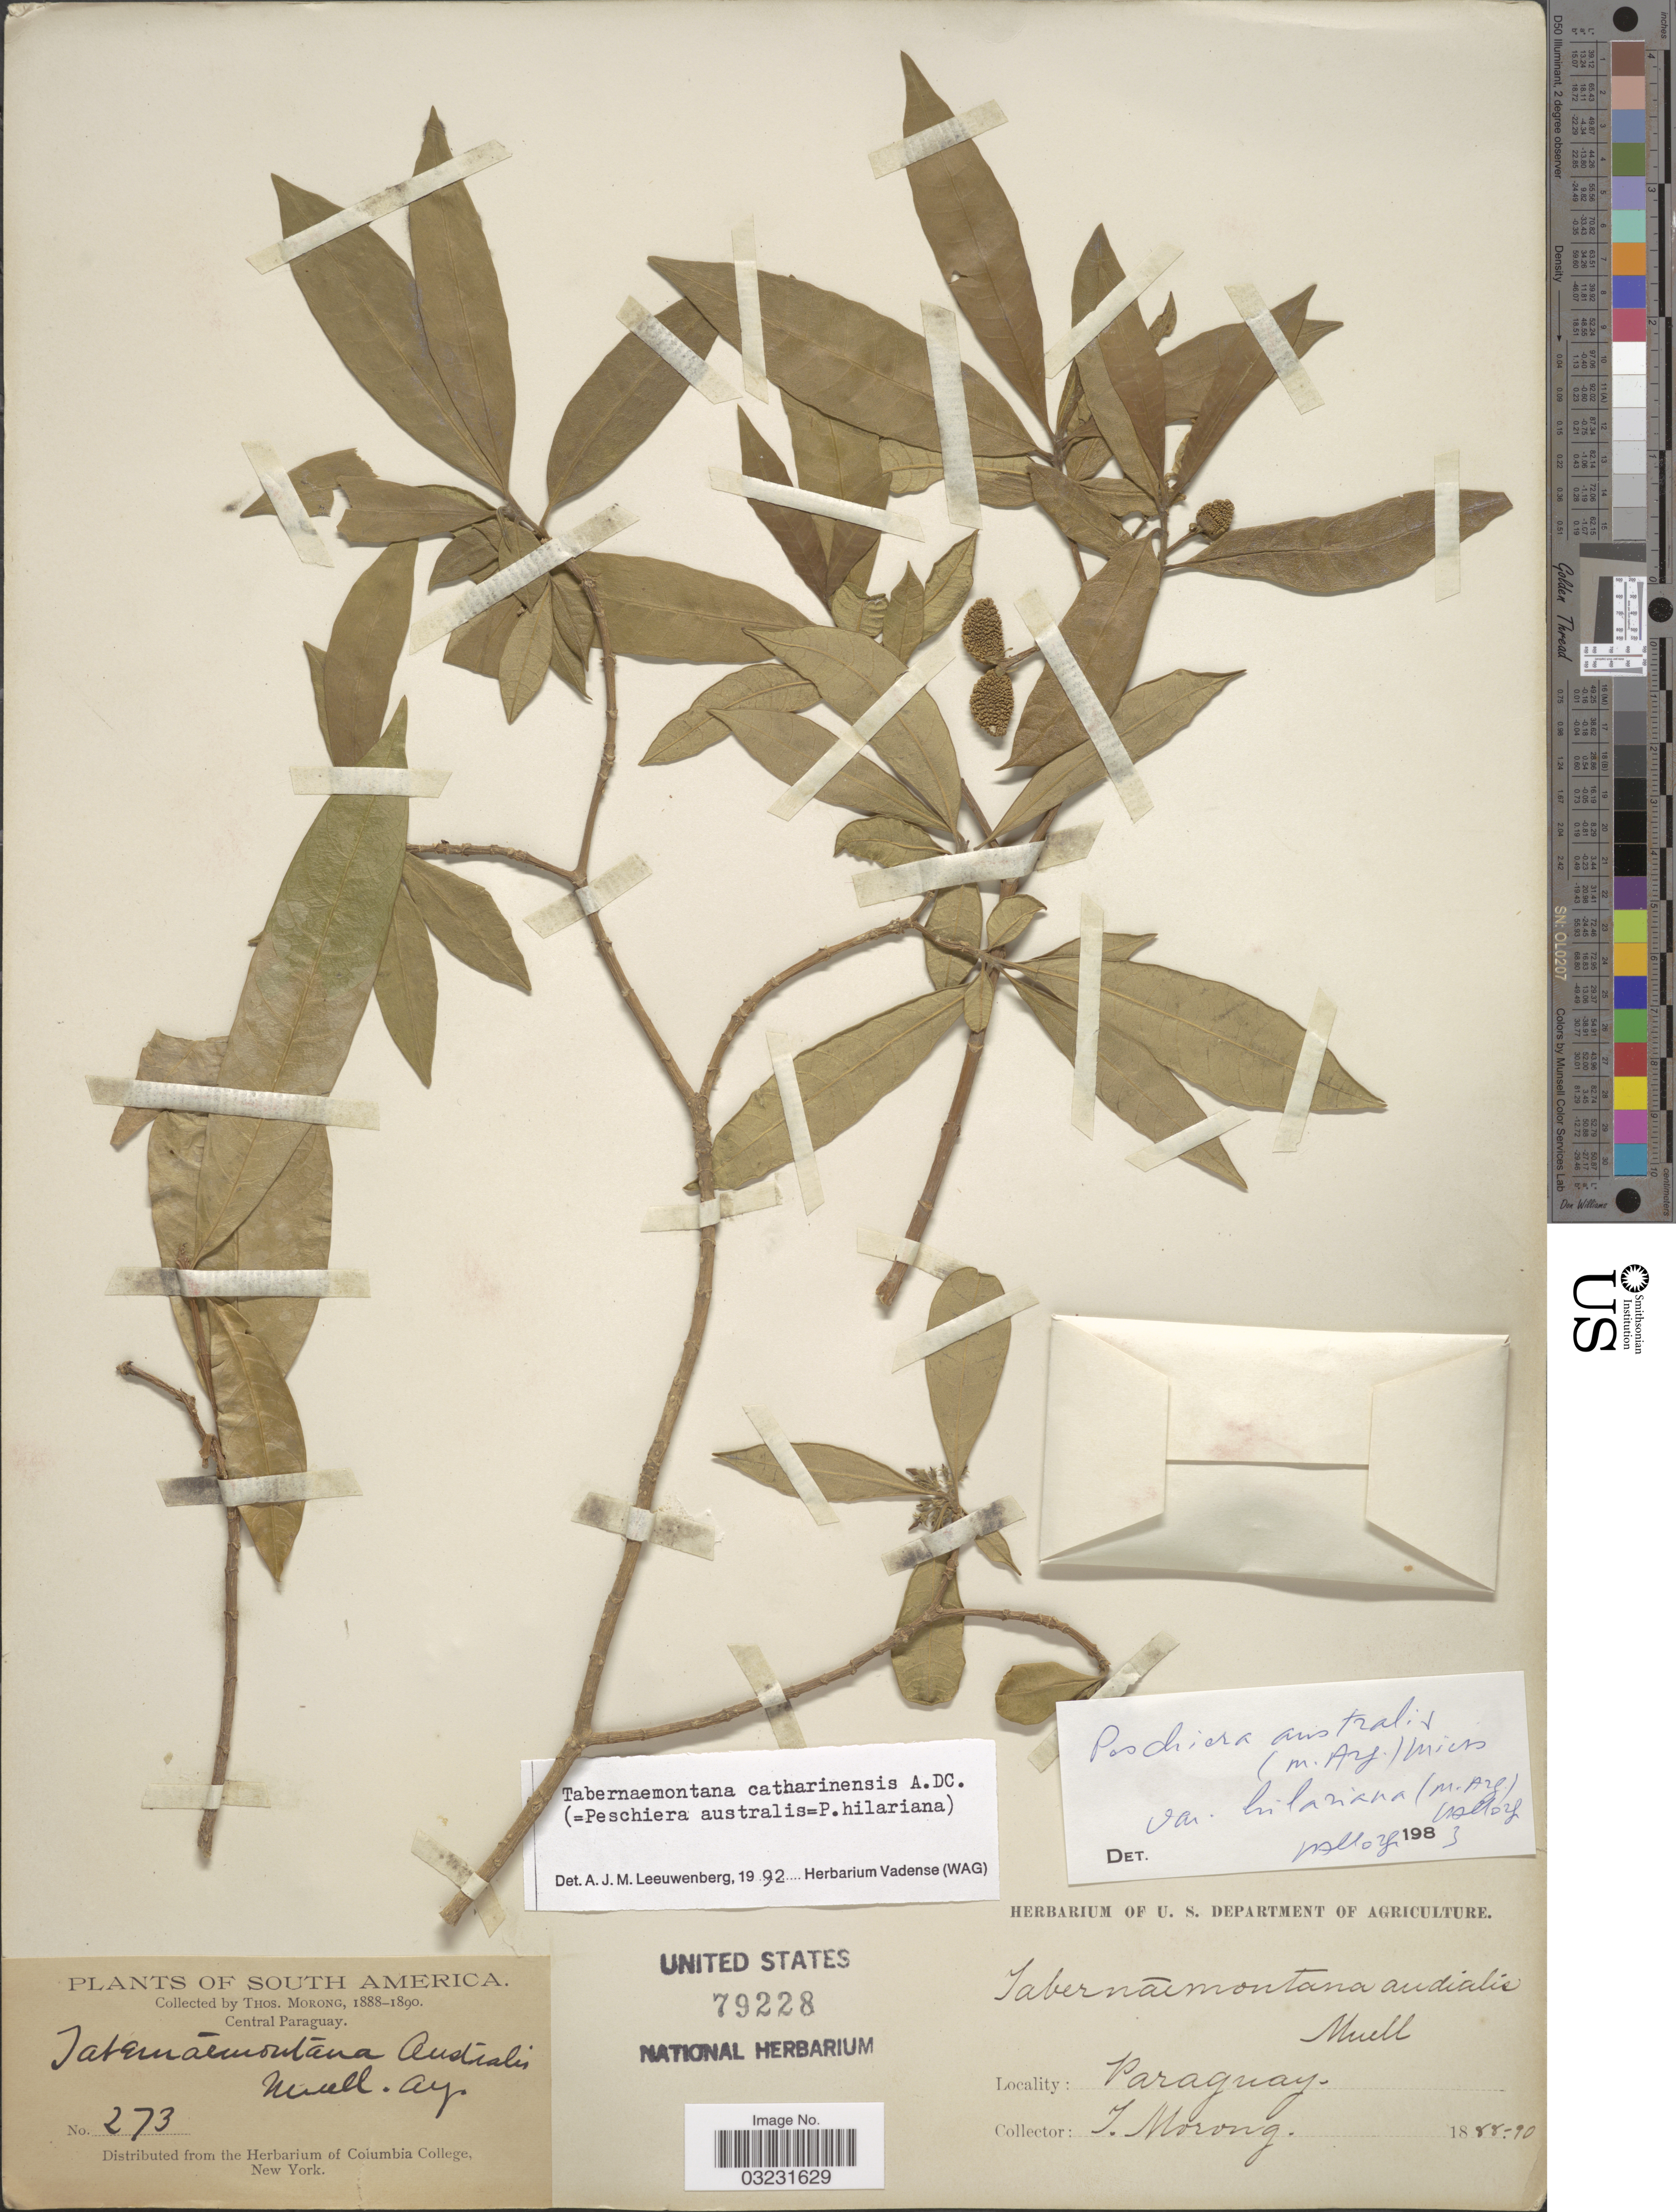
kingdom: Plantae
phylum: Tracheophyta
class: Magnoliopsida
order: Gentianales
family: Apocynaceae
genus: Tabernaemontana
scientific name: Tabernaemontana catharinensis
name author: A. DC.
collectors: ex herb. T. Morong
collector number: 273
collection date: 1888/1890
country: Paraguay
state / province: Central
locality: Central Paraguay.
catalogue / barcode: US 79228